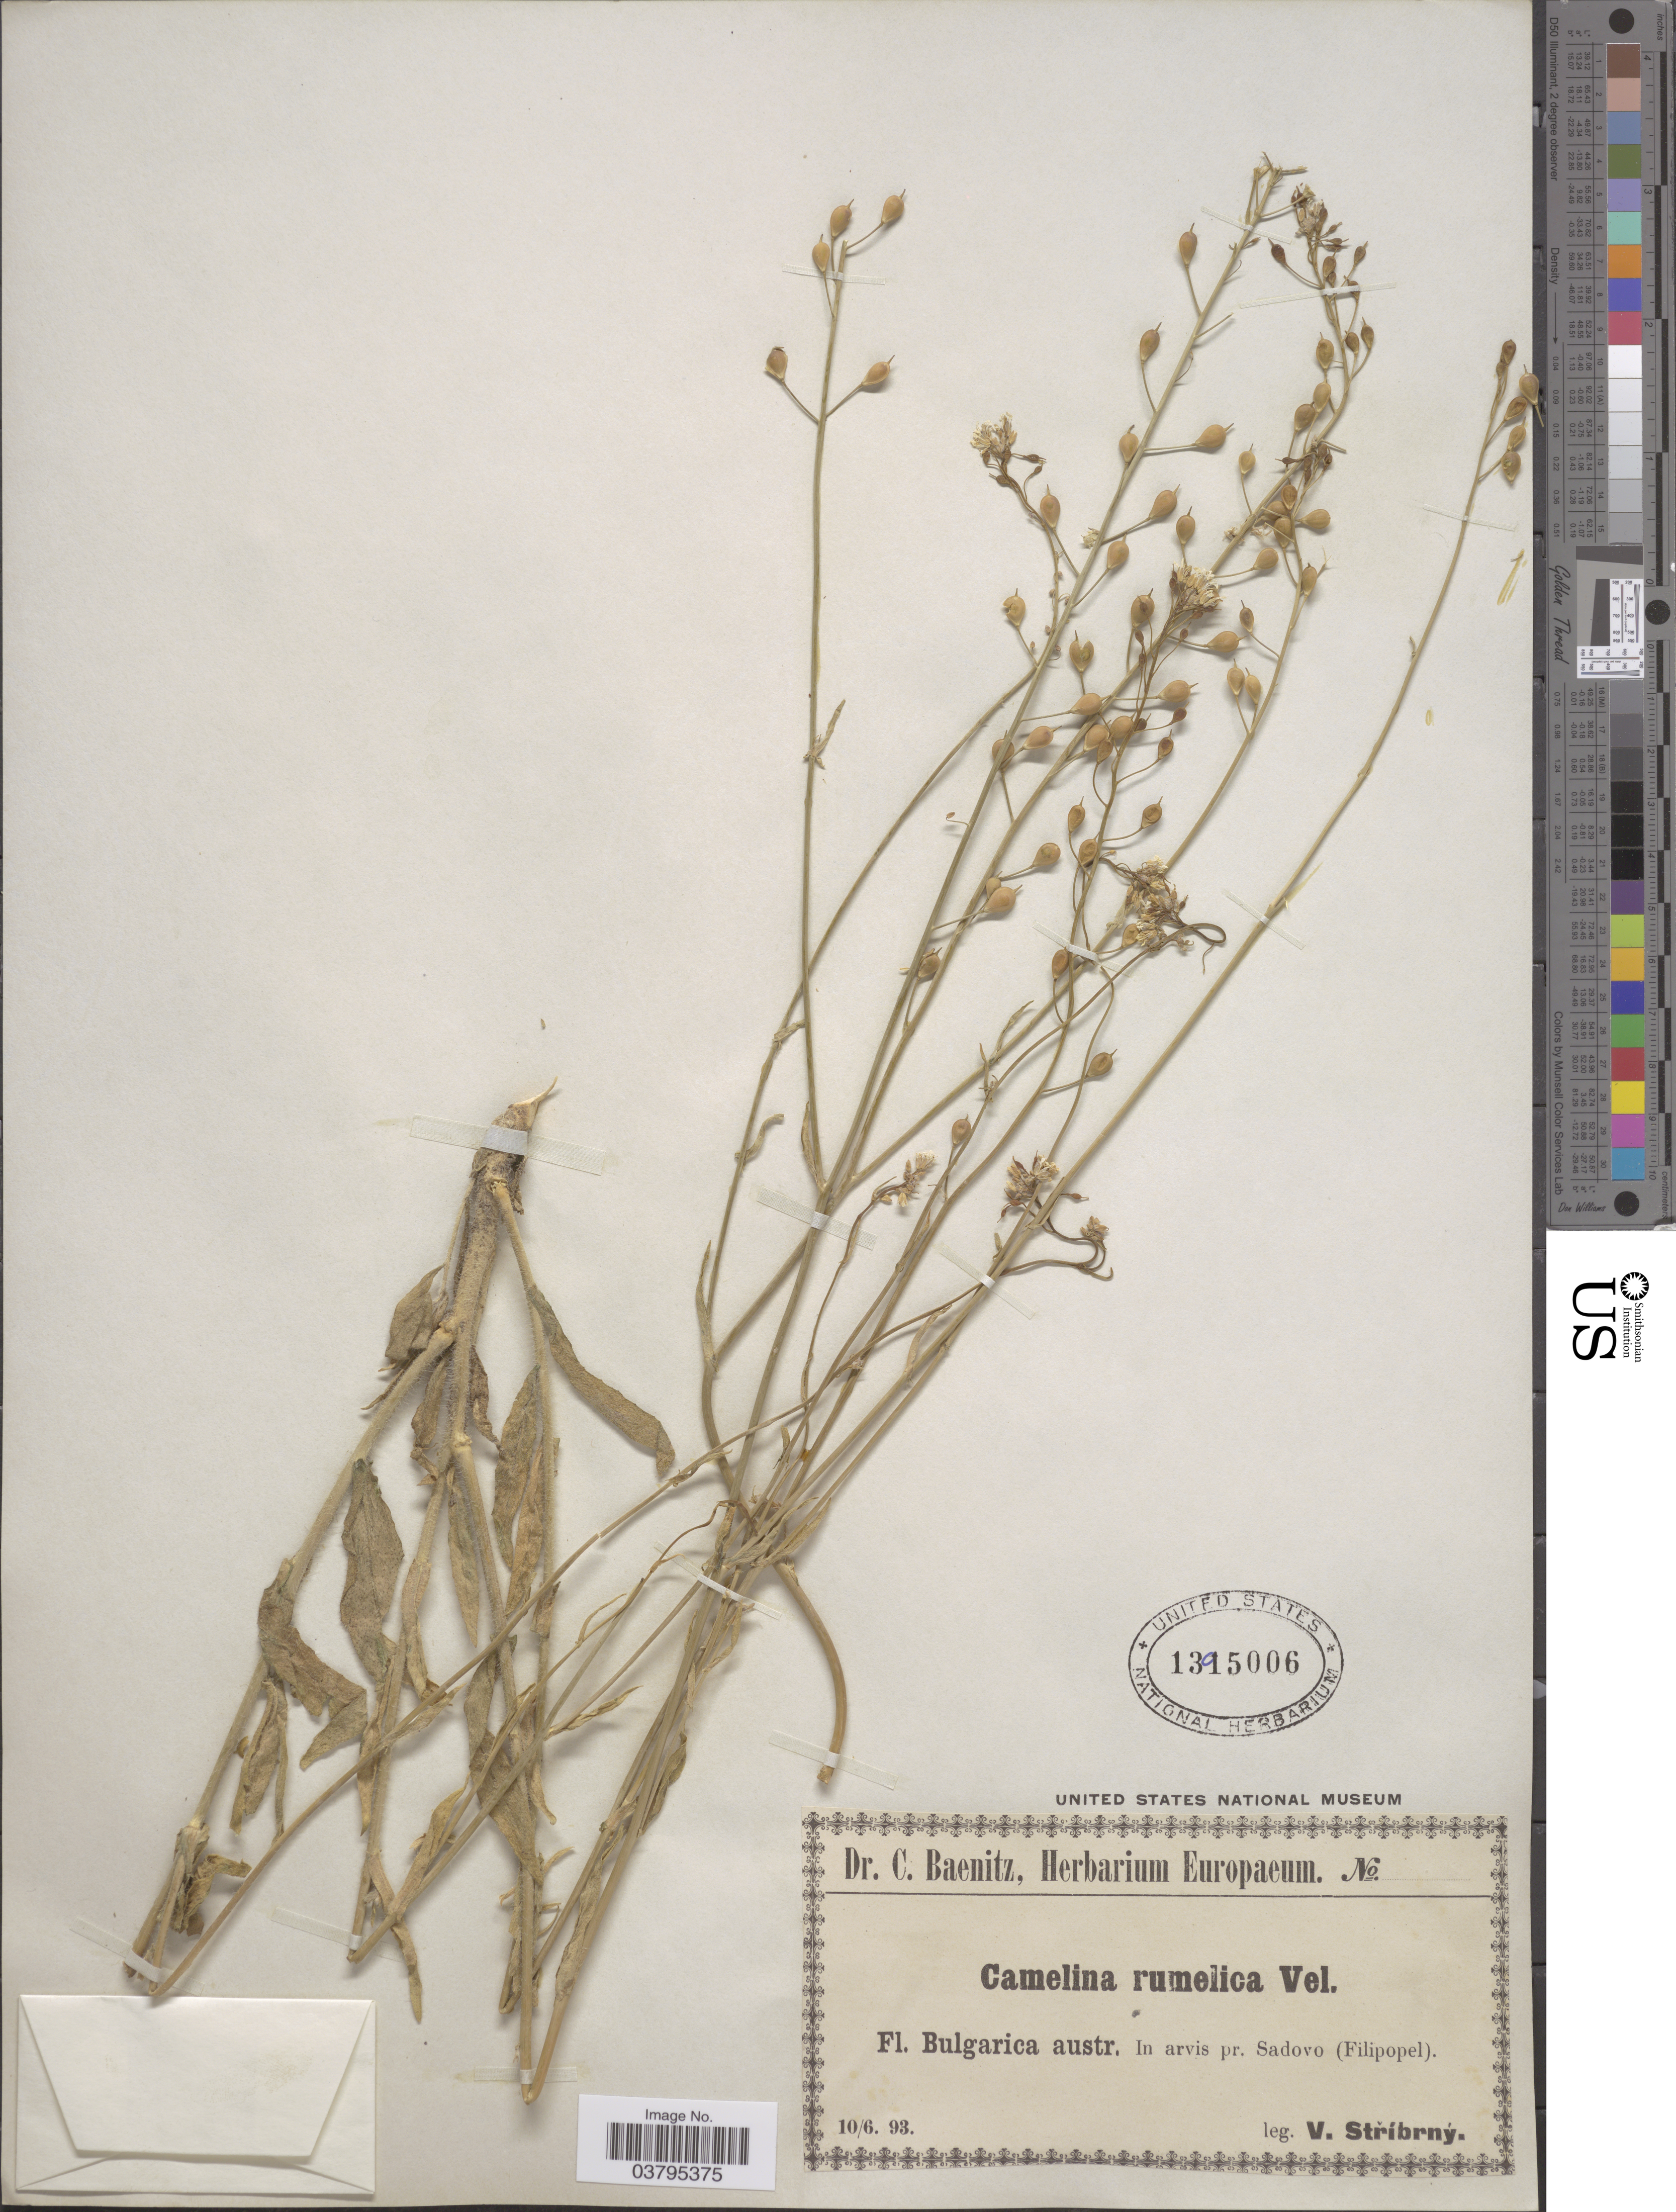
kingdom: Plantae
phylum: Tracheophyta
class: Magnoliopsida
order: Brassicales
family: Brassicaceae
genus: Camelina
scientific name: Camelina rumelica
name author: Velen.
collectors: V. Stribrny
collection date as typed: Transcribed d/m/y: 10/6/93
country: Bulgaria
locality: Bulgarica austr. In arvis pr. Sadovo (Filipopel).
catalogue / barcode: US 1315006